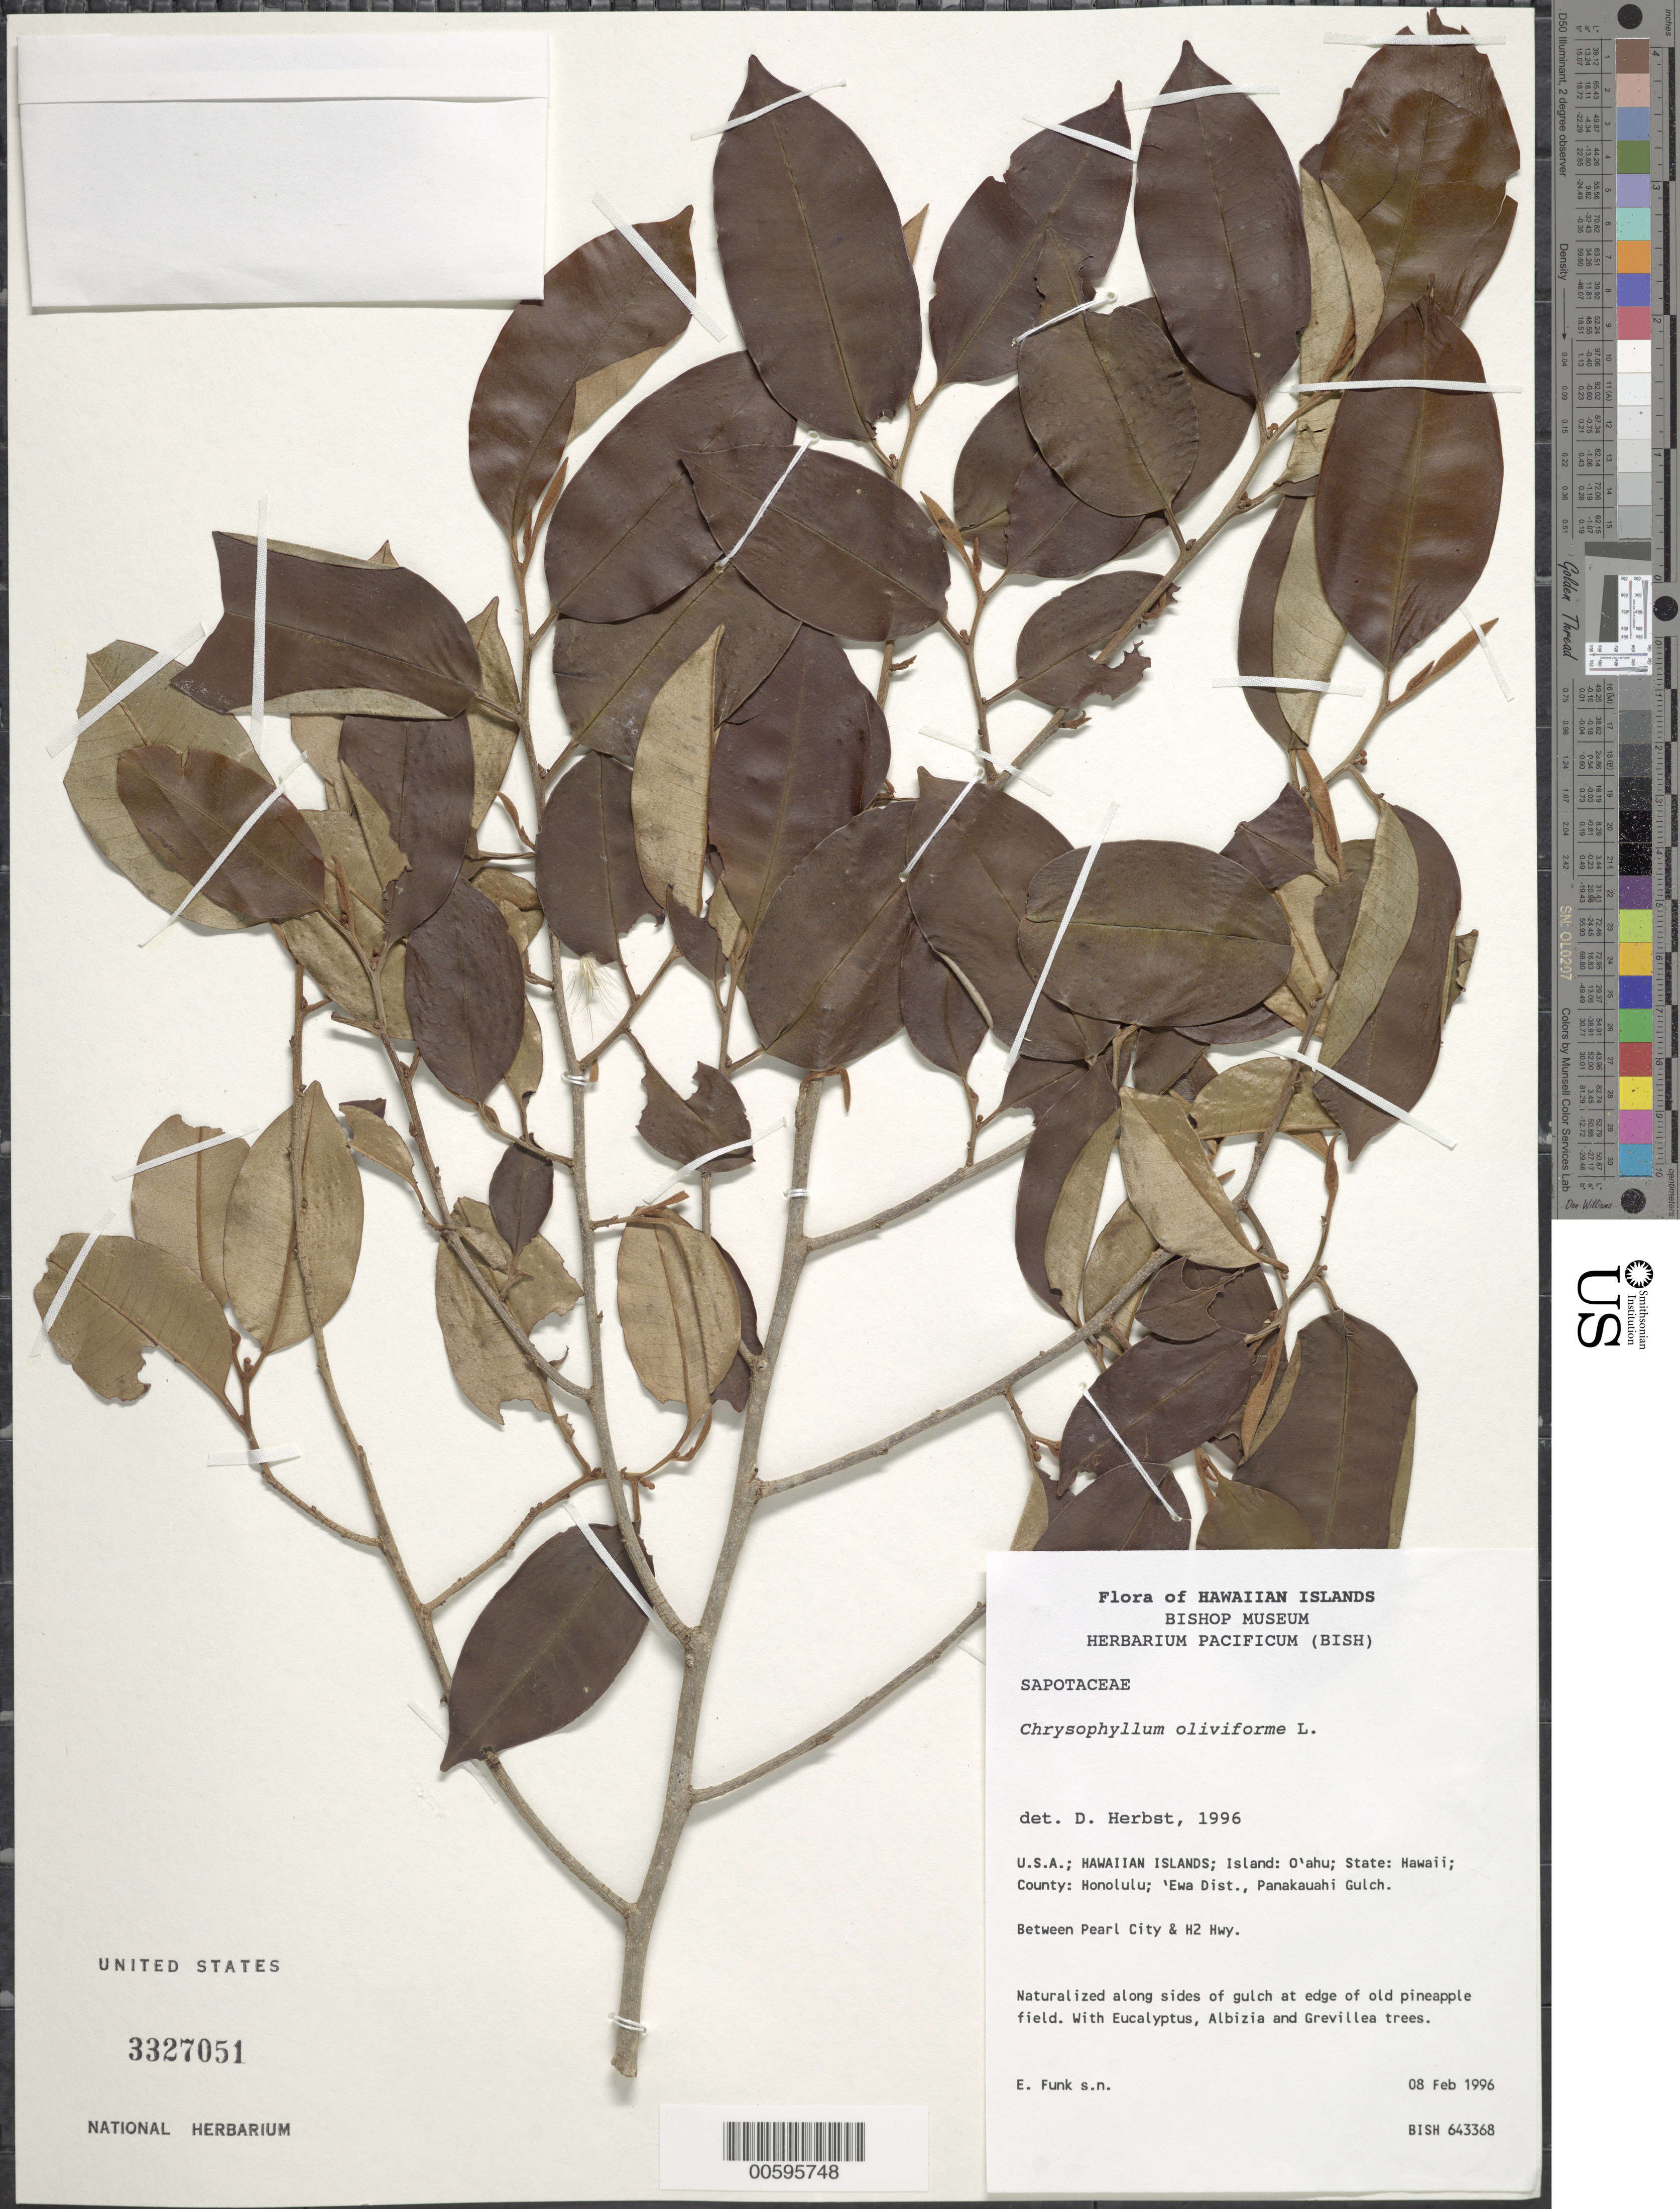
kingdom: Plantae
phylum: Tracheophyta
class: Magnoliopsida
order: Ericales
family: Sapotaceae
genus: Chrysophyllum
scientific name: Chrysophyllum oliviforme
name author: L.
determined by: Herbst, D. R.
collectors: E. Funk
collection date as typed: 8 Feb 1996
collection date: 1996-02-08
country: United States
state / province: Hawaii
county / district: Honolulu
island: Oahu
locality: County: Honolulu; 'Ewa Dist, Panakauahi Gulch. Between Pearl City & H2 Hwy.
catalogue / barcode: US 3327051